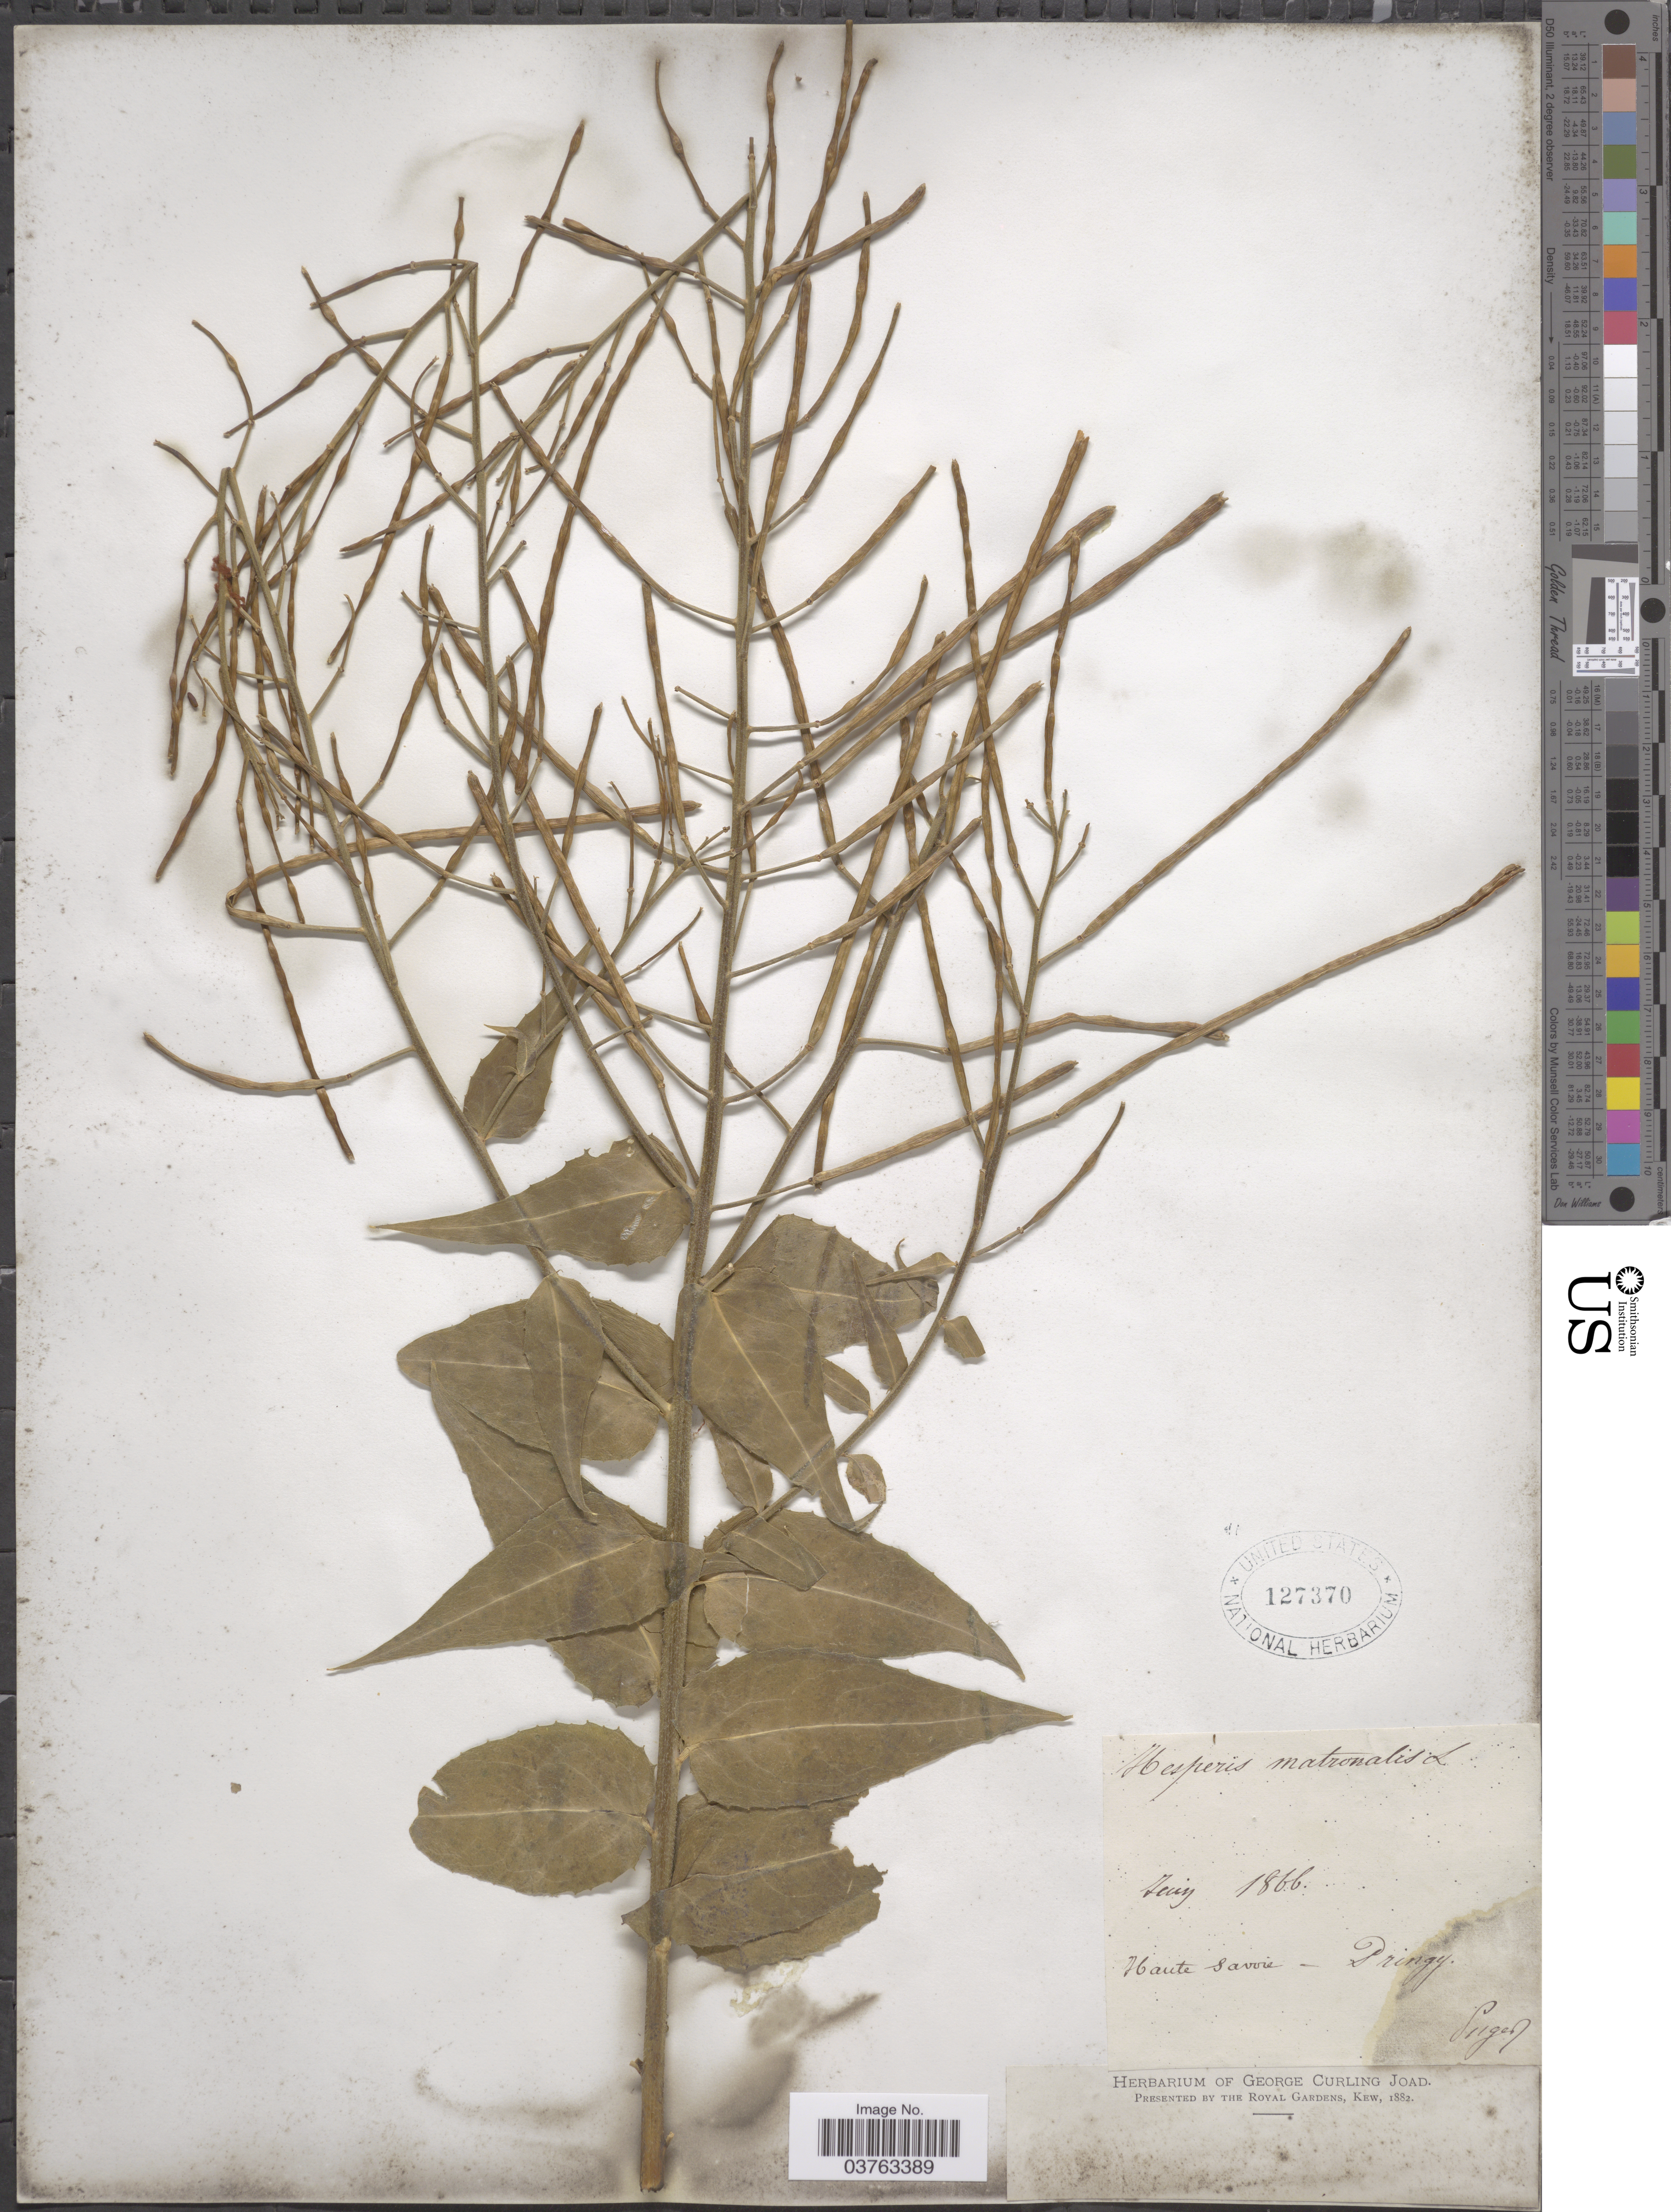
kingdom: Plantae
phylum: Tracheophyta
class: Magnoliopsida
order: Brassicales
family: Brassicaceae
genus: Hesperis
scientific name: Hesperis matronalis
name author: L.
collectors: -. Puget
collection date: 1866-05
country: France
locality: Haute Savoie - Pringy.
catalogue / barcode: US 127370